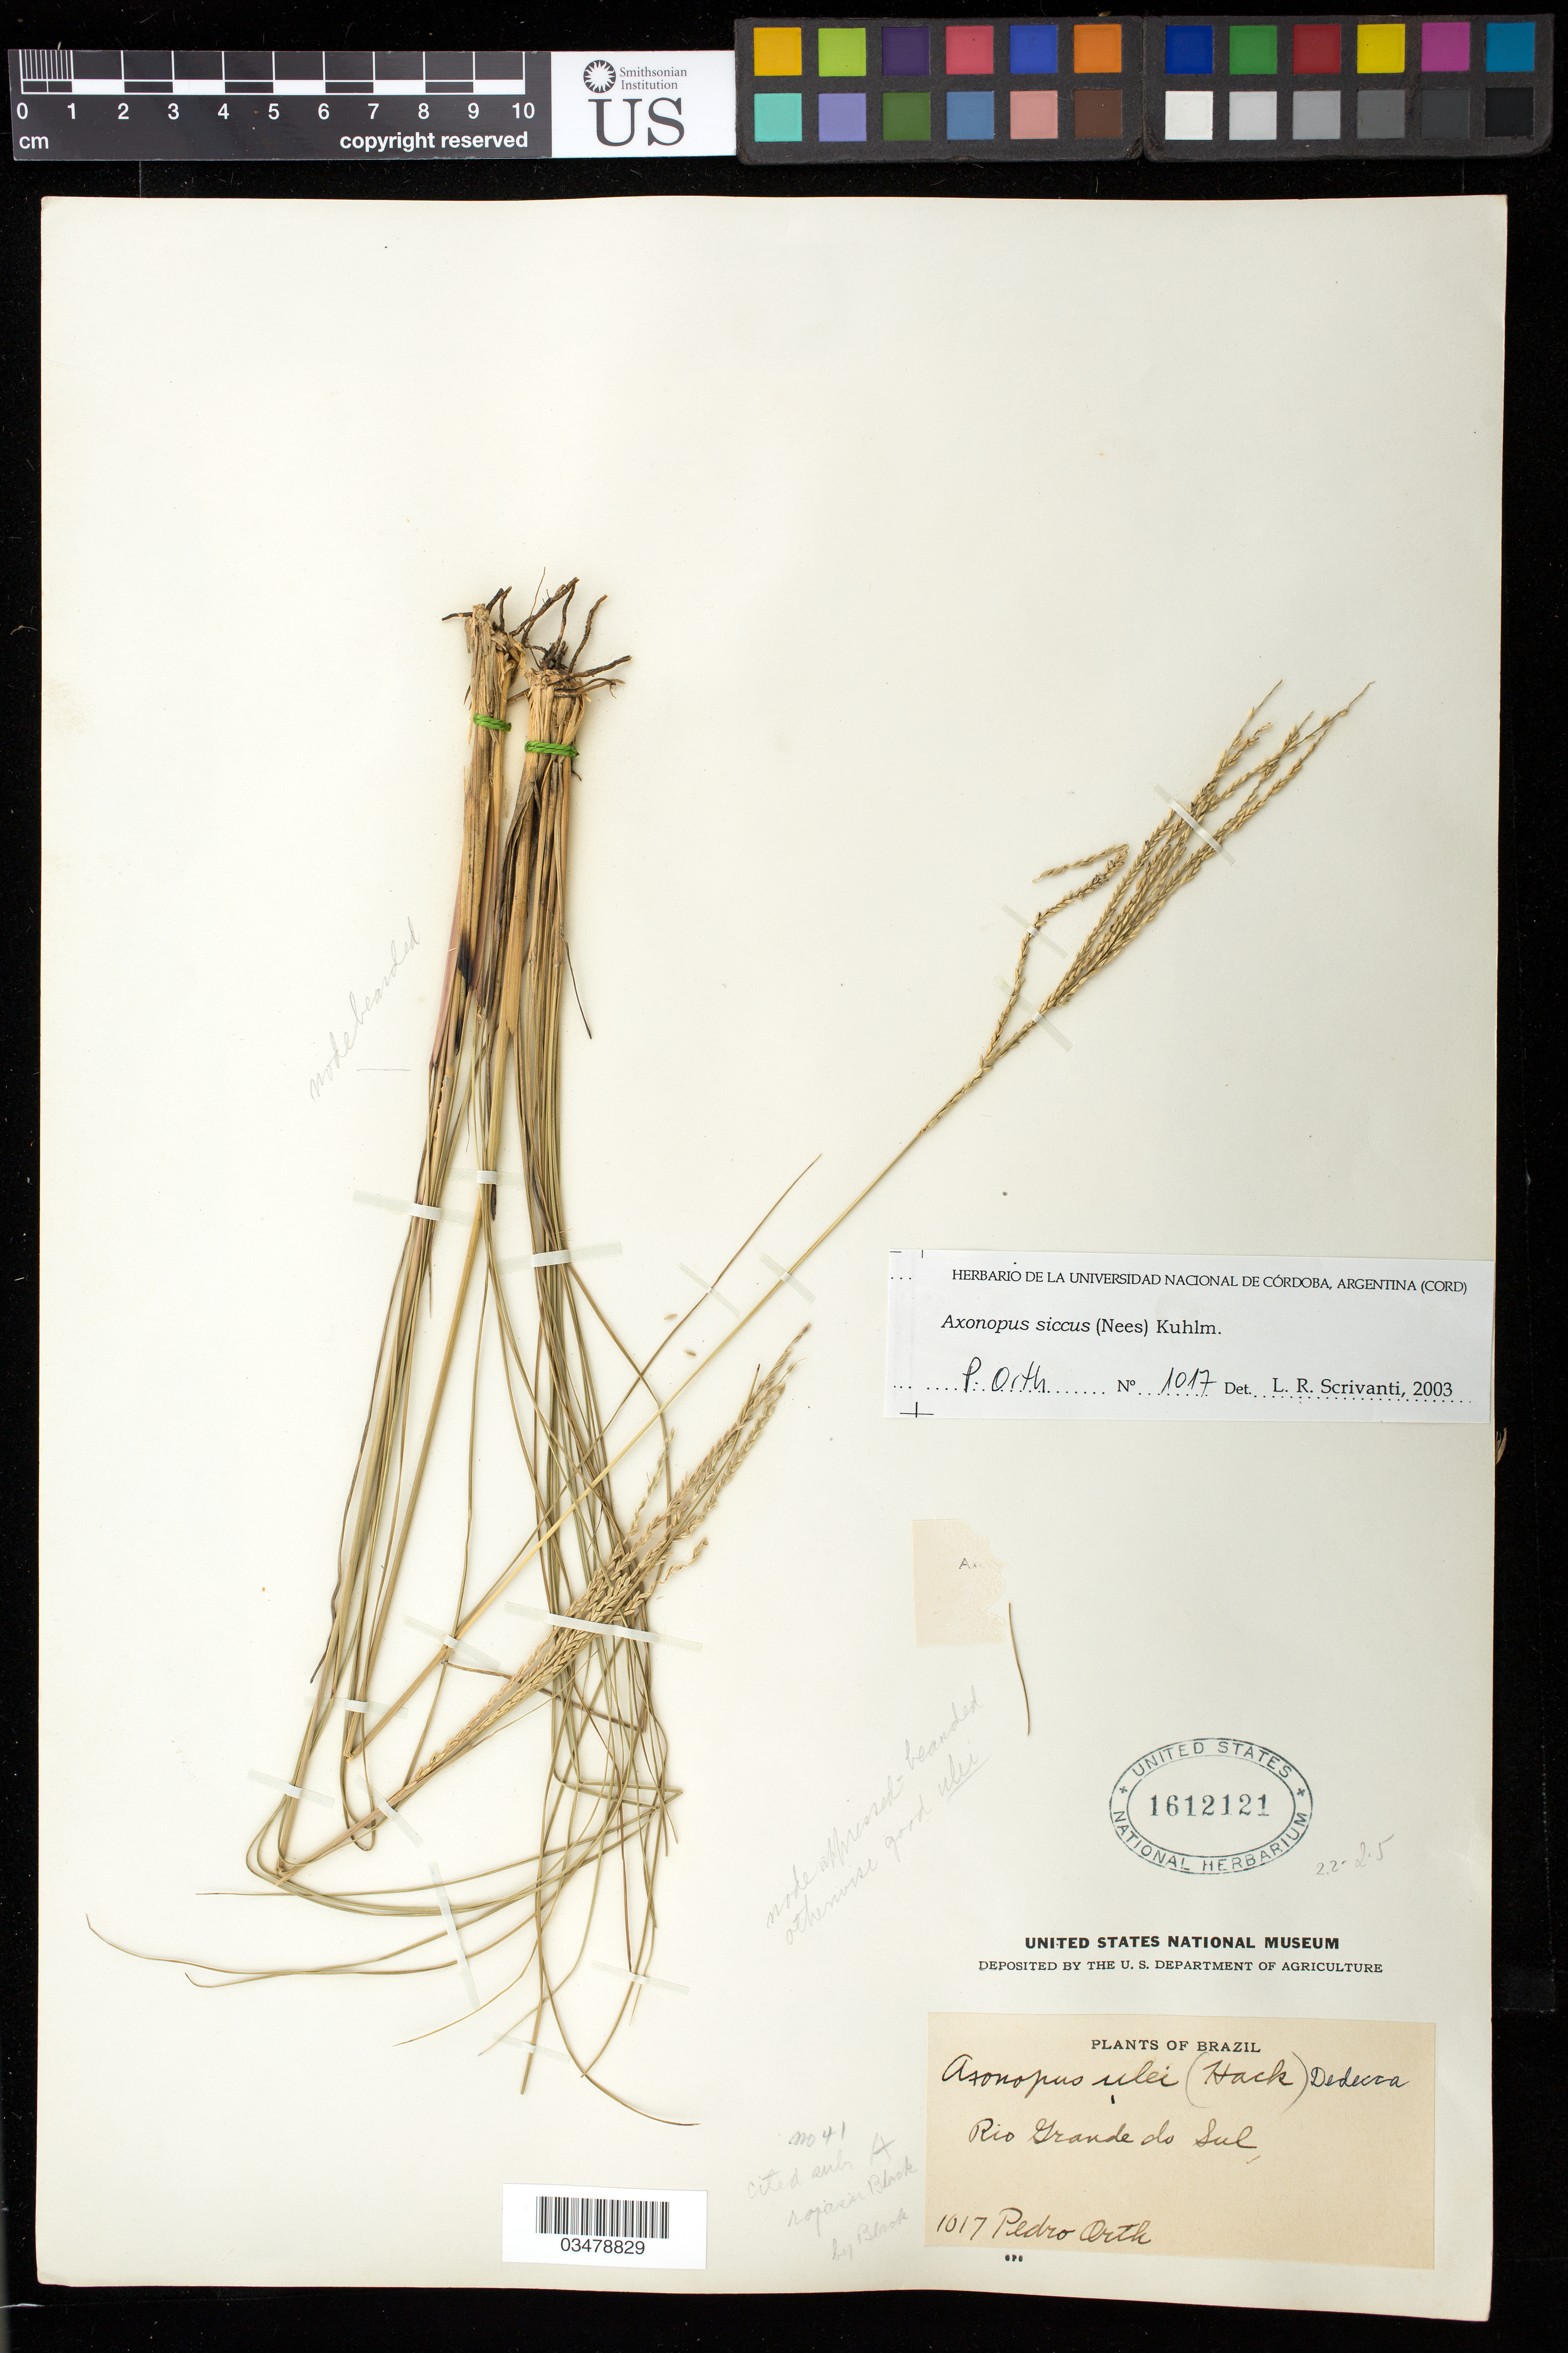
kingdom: Plantae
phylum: Tracheophyta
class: Liliopsida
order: Poales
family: Poaceae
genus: Axonopus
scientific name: Axonopus siccus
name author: (Nees) Kuhlm.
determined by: Scrivanti, L. R.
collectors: P. Orth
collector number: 1017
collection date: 1935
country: Brazil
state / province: Rio Grande do Sul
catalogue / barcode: US 1612121